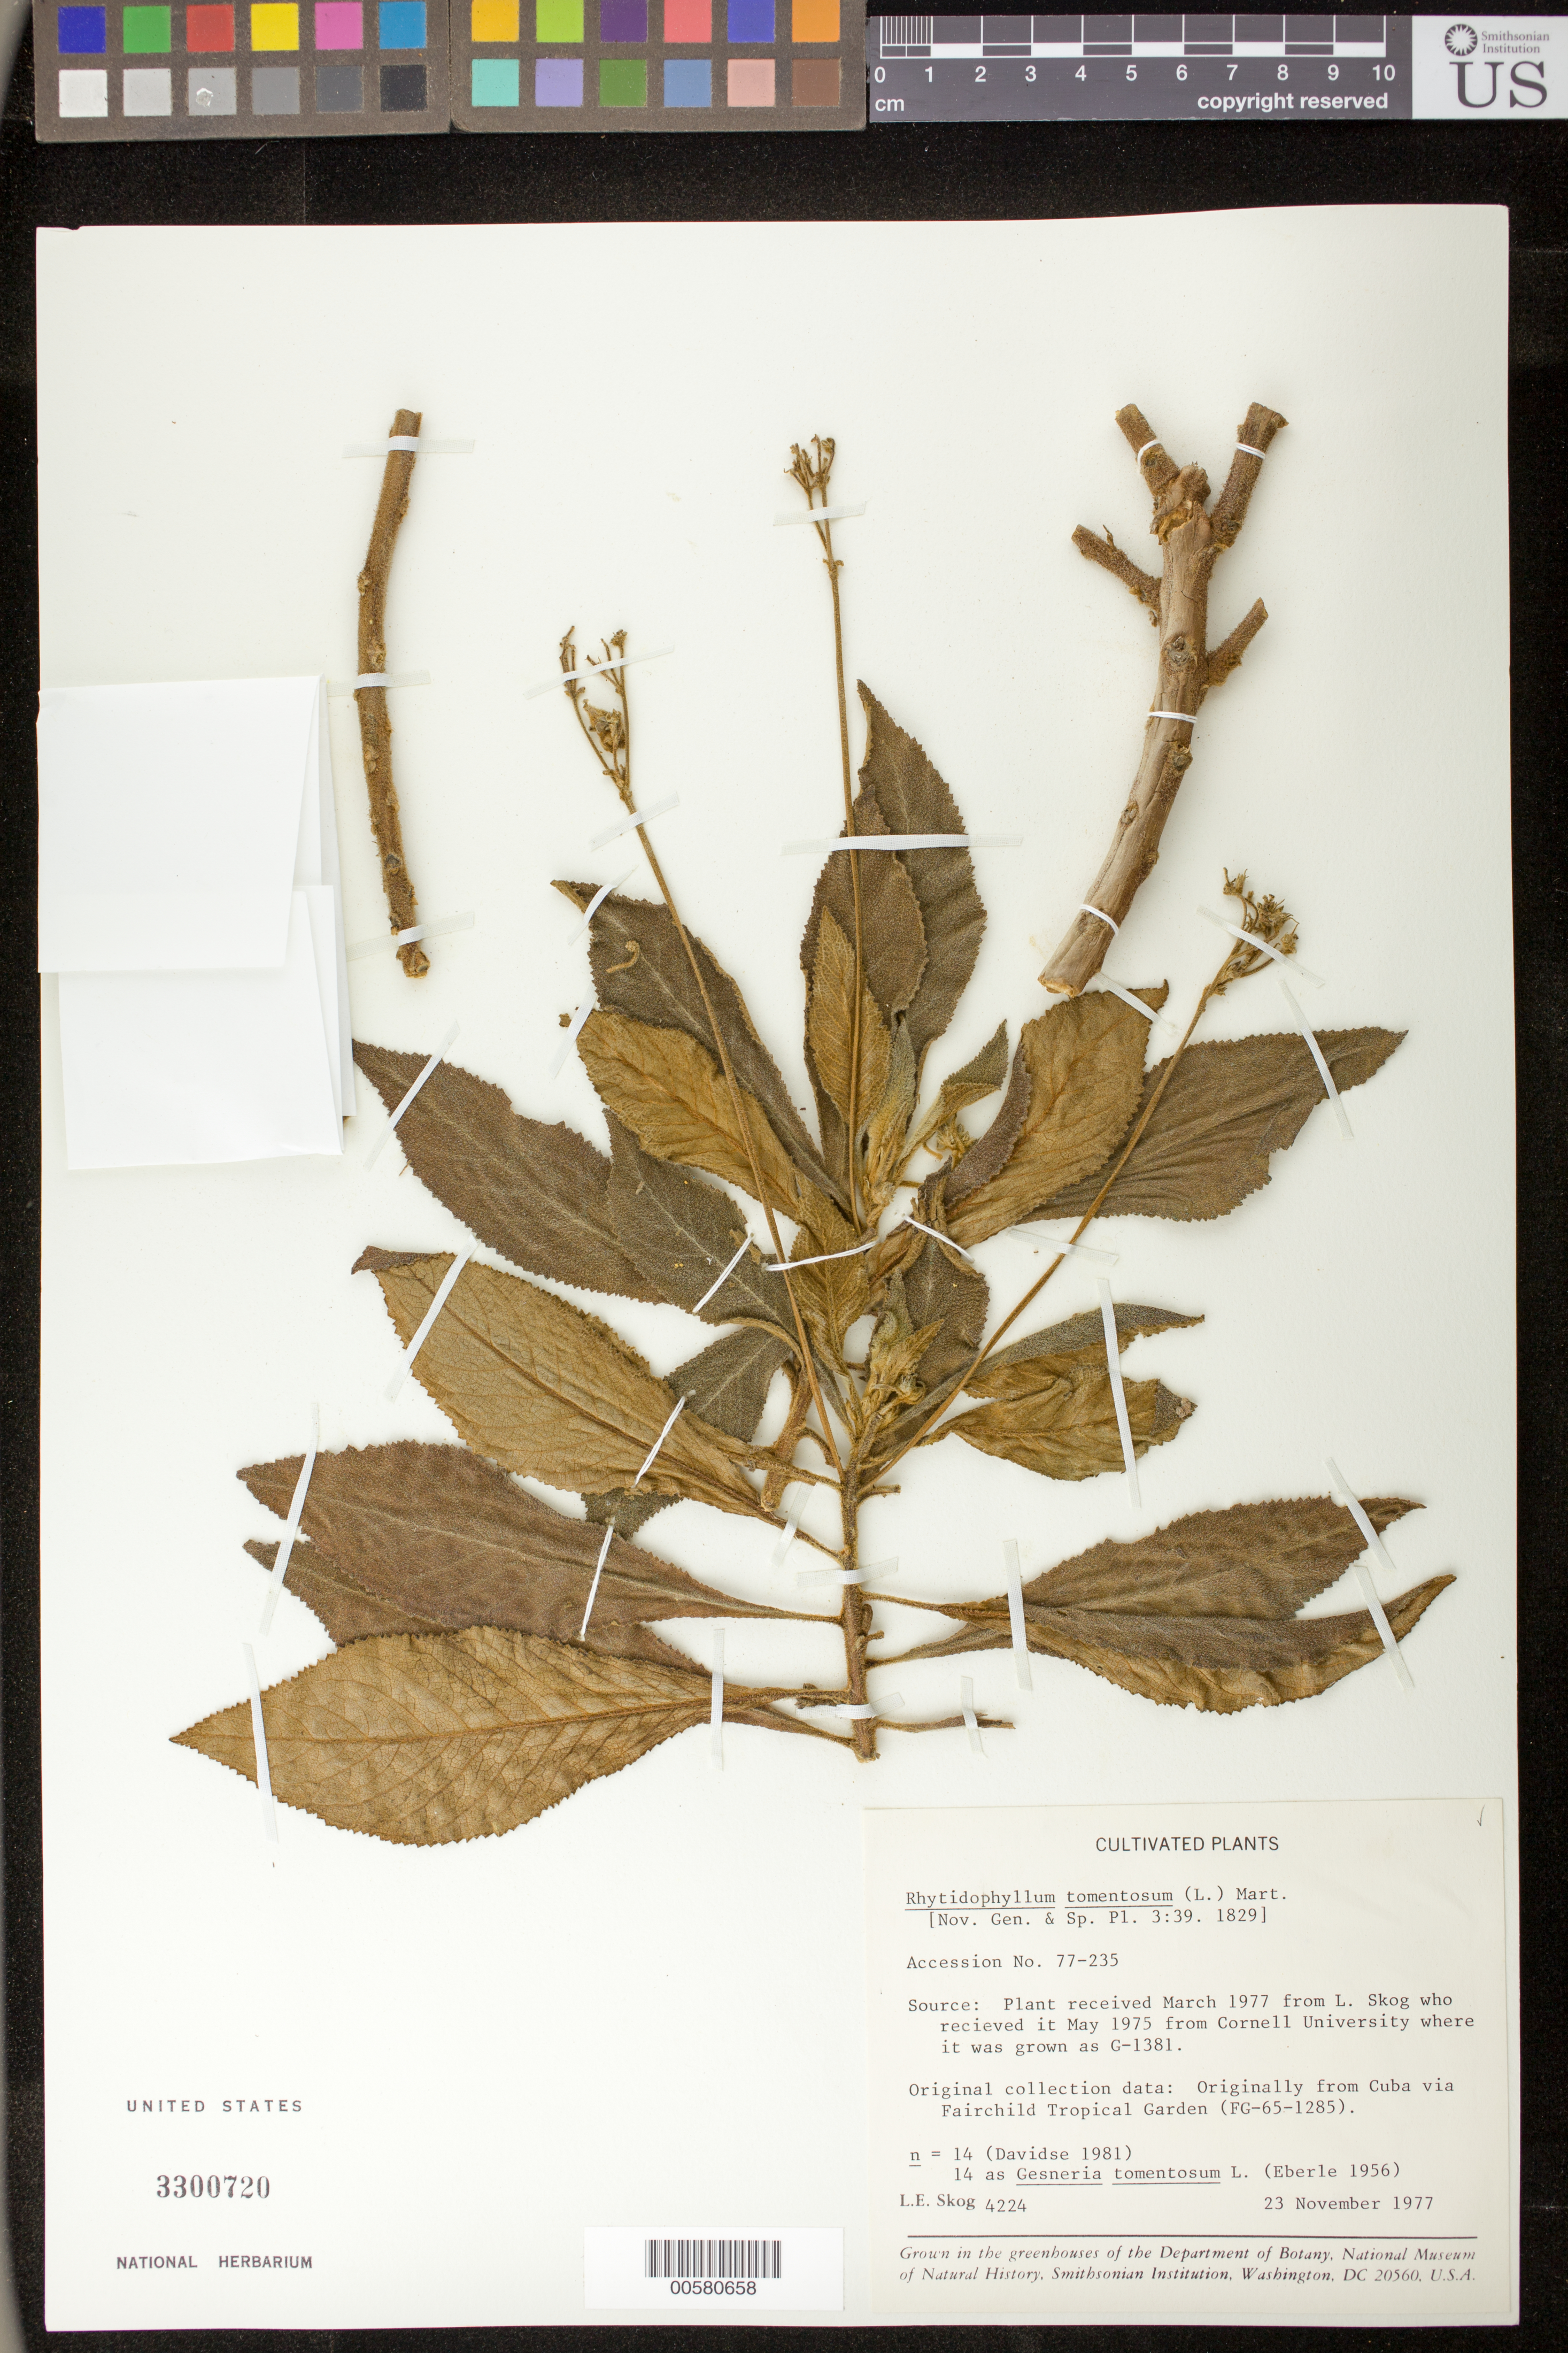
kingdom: Plantae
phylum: Tracheophyta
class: Magnoliopsida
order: Lamiales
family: Gesneriaceae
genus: Rhytidophyllum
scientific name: Rhytidophyllum tomentosum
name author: (L.) Mart.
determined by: Skog, Laurence E.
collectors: L. E. Skog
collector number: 4224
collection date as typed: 23 Nov 1977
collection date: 1977-11-23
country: Cuba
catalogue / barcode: US 3300720